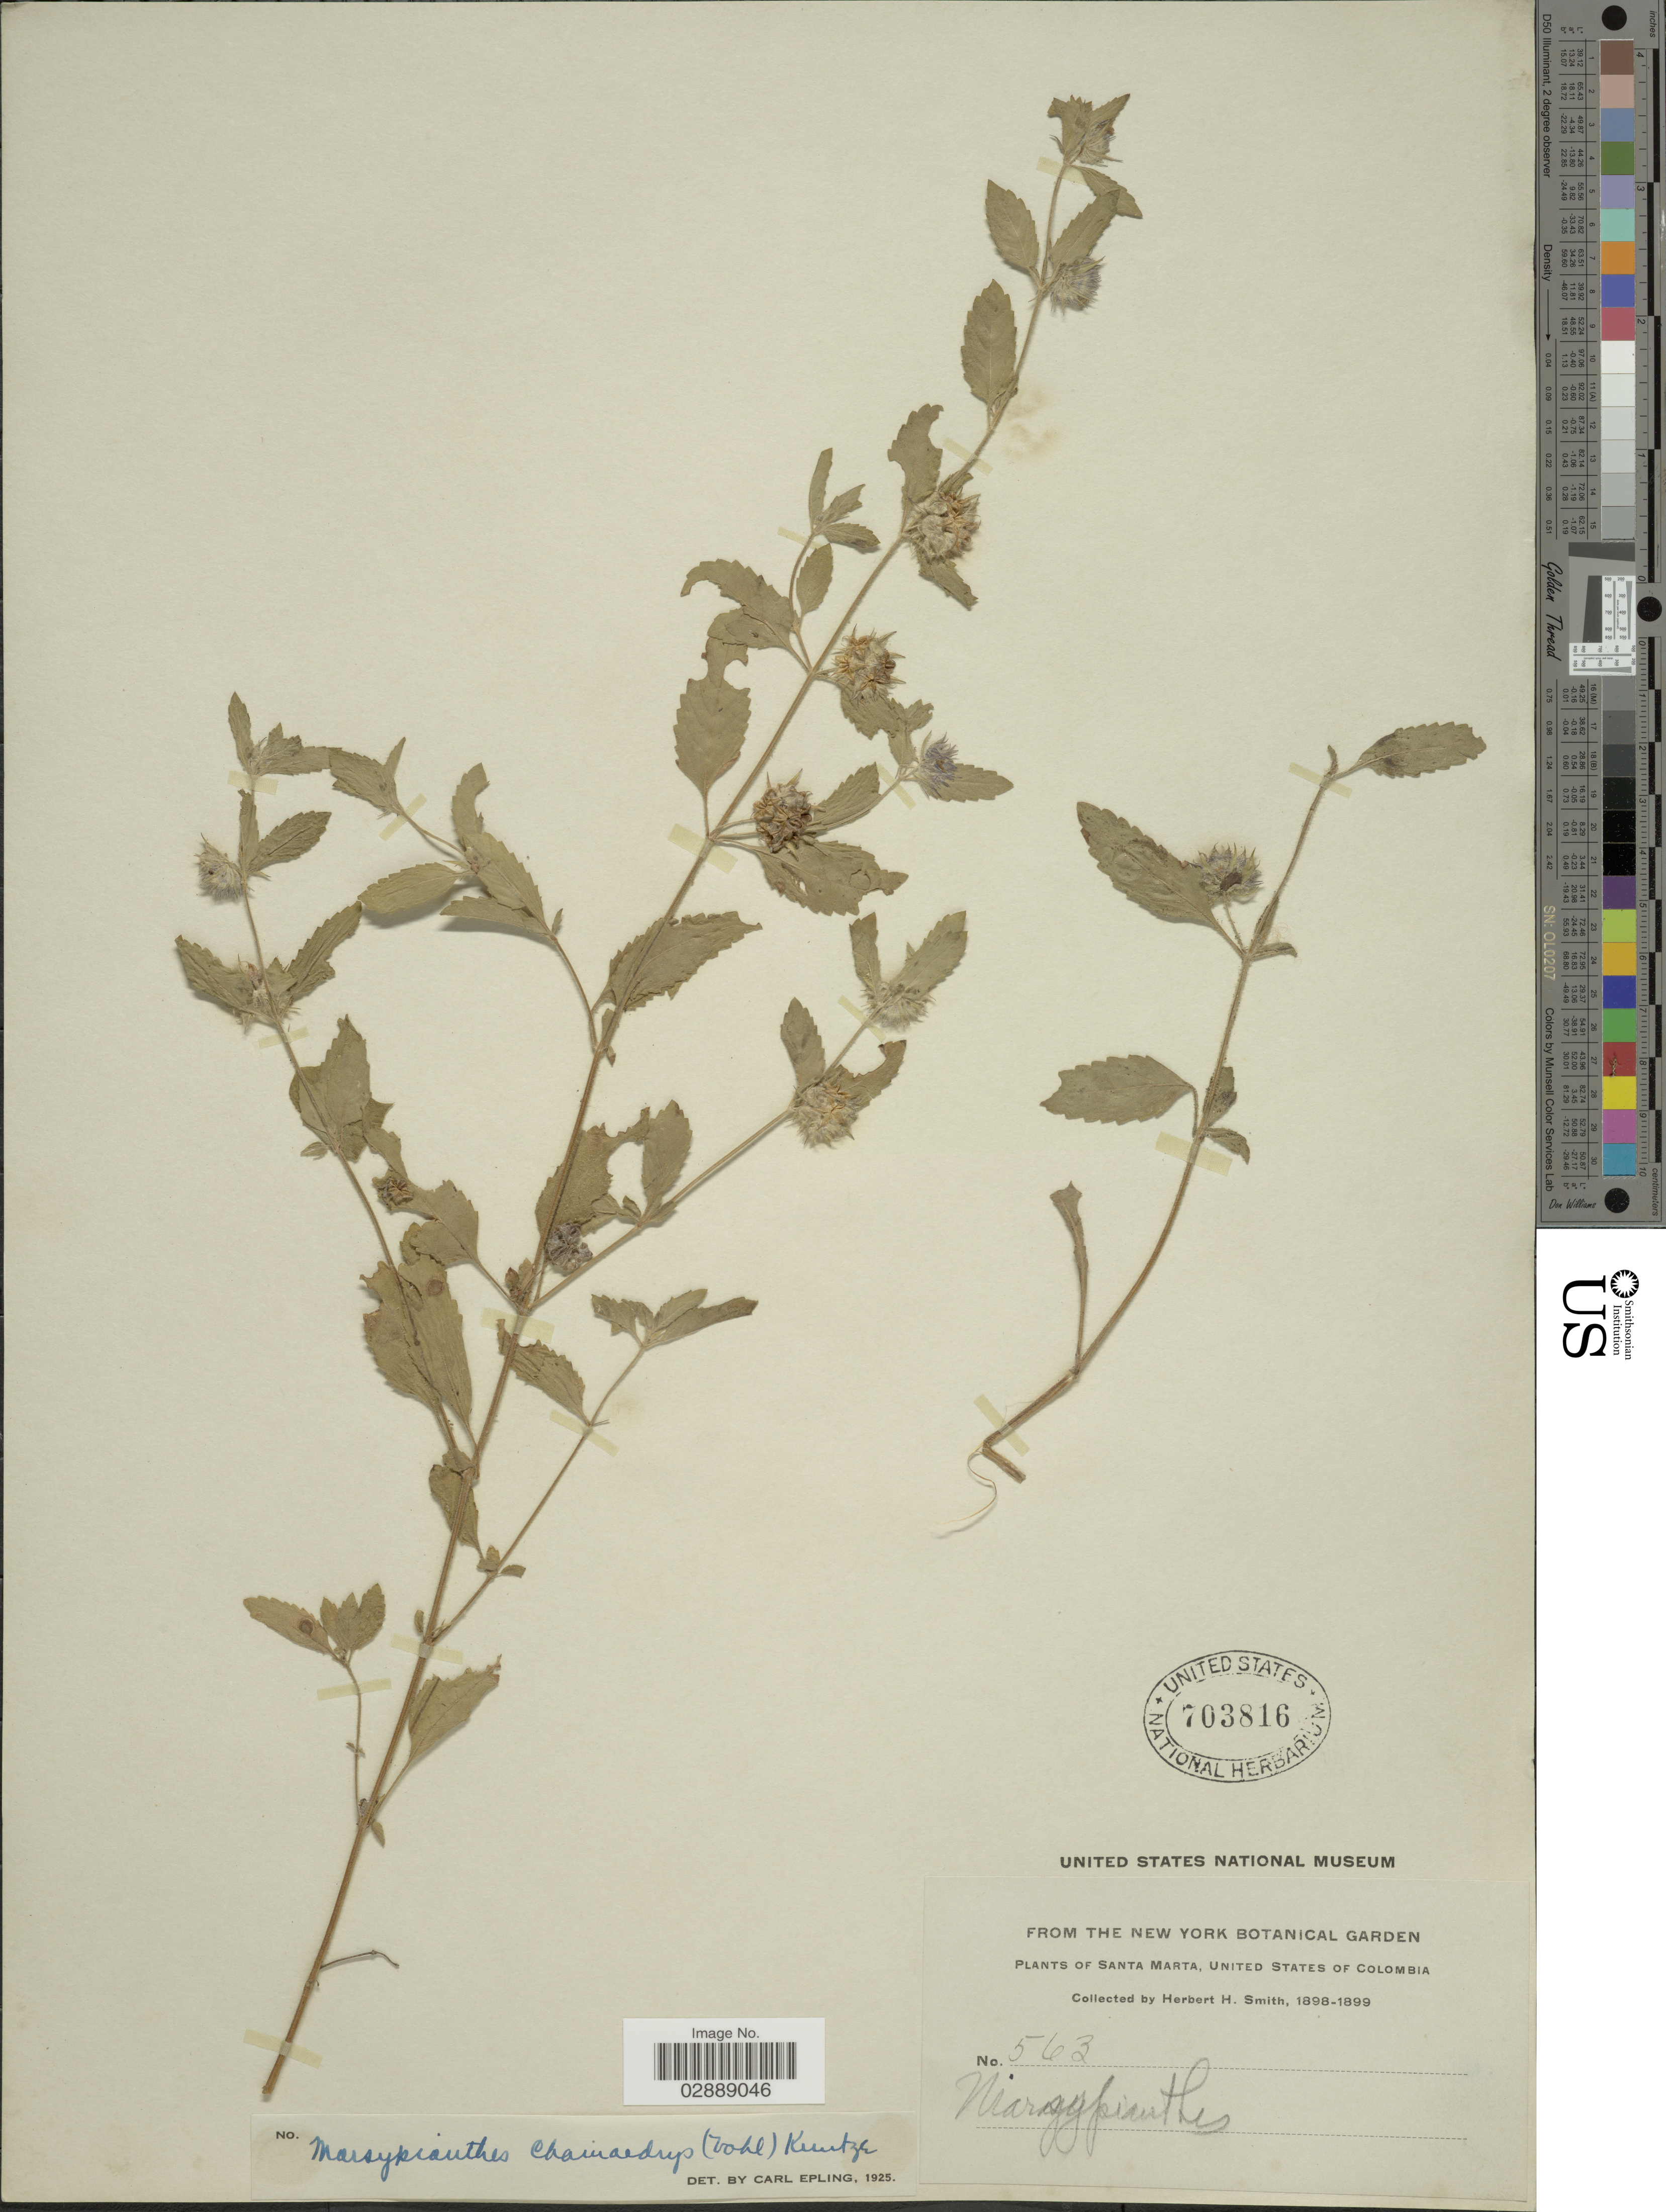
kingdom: Plantae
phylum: Tracheophyta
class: Magnoliopsida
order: Lamiales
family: Lamiaceae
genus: Marsypianthes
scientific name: Marsypianthes chamaedrys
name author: (Vahl) Kuntze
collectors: Herbert H. Smith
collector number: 563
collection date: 1898/1899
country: Colombia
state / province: Magdalena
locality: Santa Marta, United States of Colombia.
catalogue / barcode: US 703816